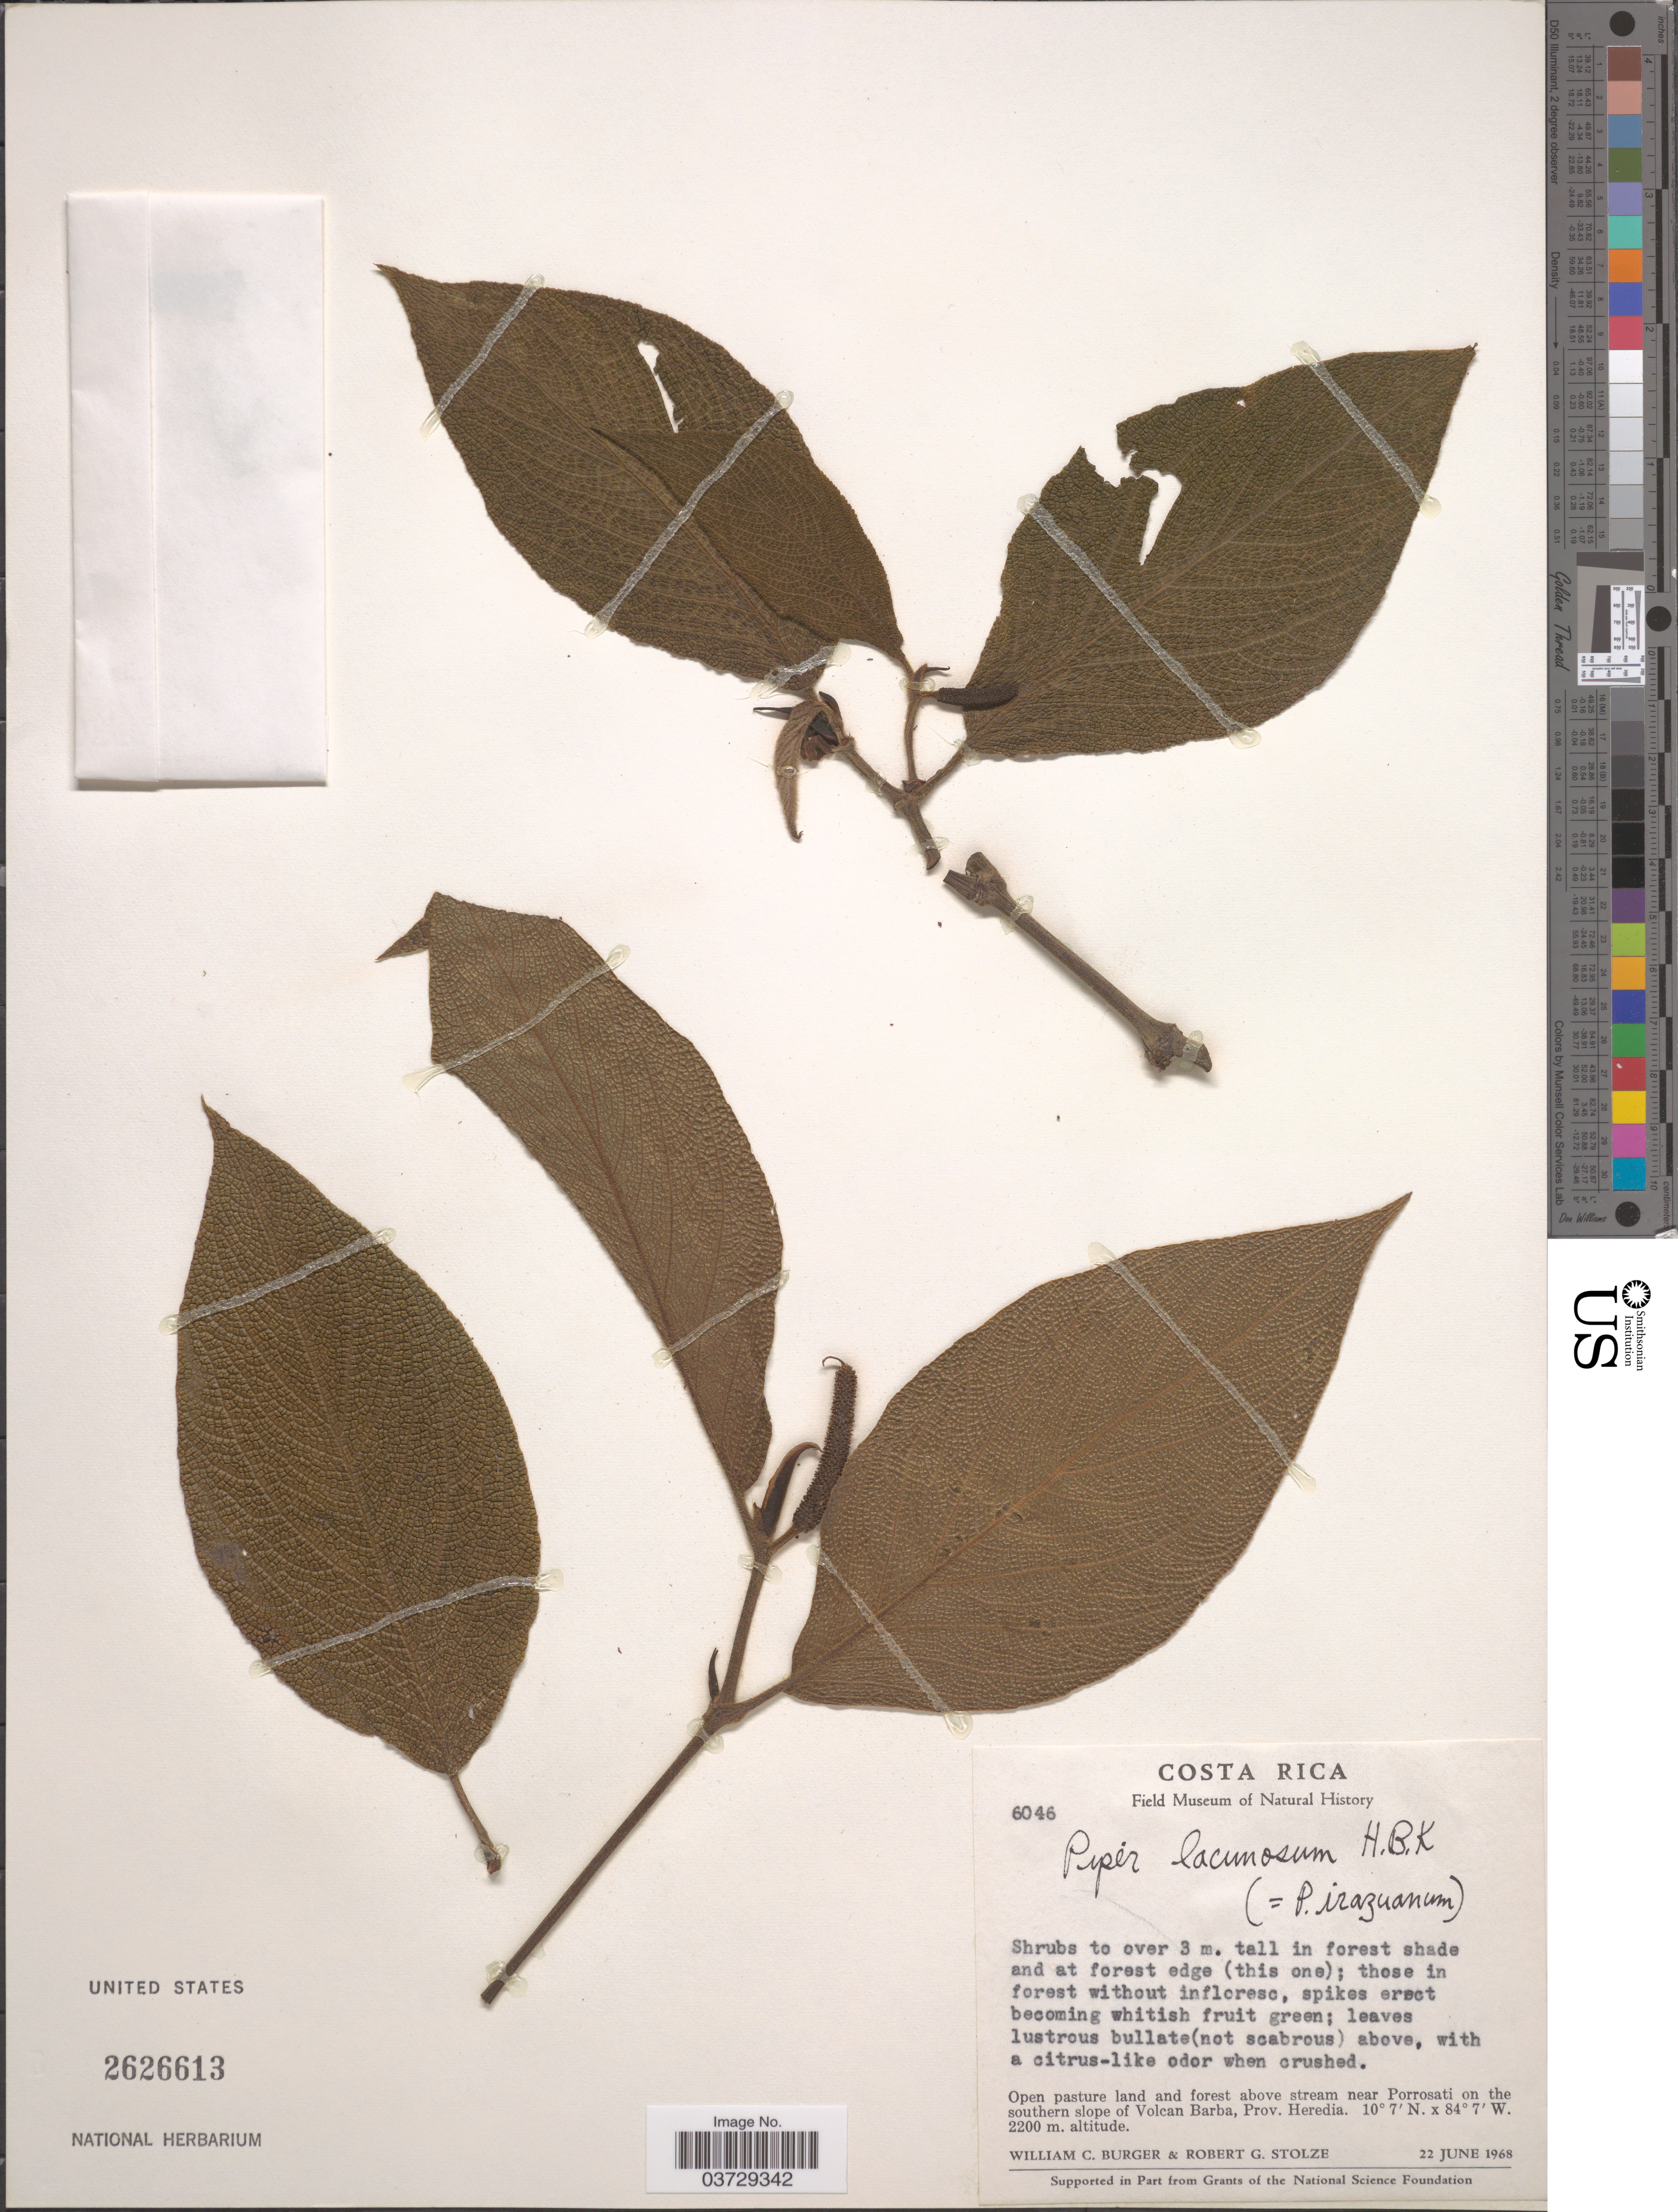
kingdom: Plantae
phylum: Tracheophyta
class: Magnoliopsida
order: Piperales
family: Piperaceae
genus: Piper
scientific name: Piper lacunosum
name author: Kunth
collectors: W. Burger & R. G. Stolze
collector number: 6046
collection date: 1968-06-22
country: Costa Rica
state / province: Heredia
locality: Open pasture land and forest above stream near Porrosati on the southern slope of Volcan Barba.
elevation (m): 2200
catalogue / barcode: US 2626613